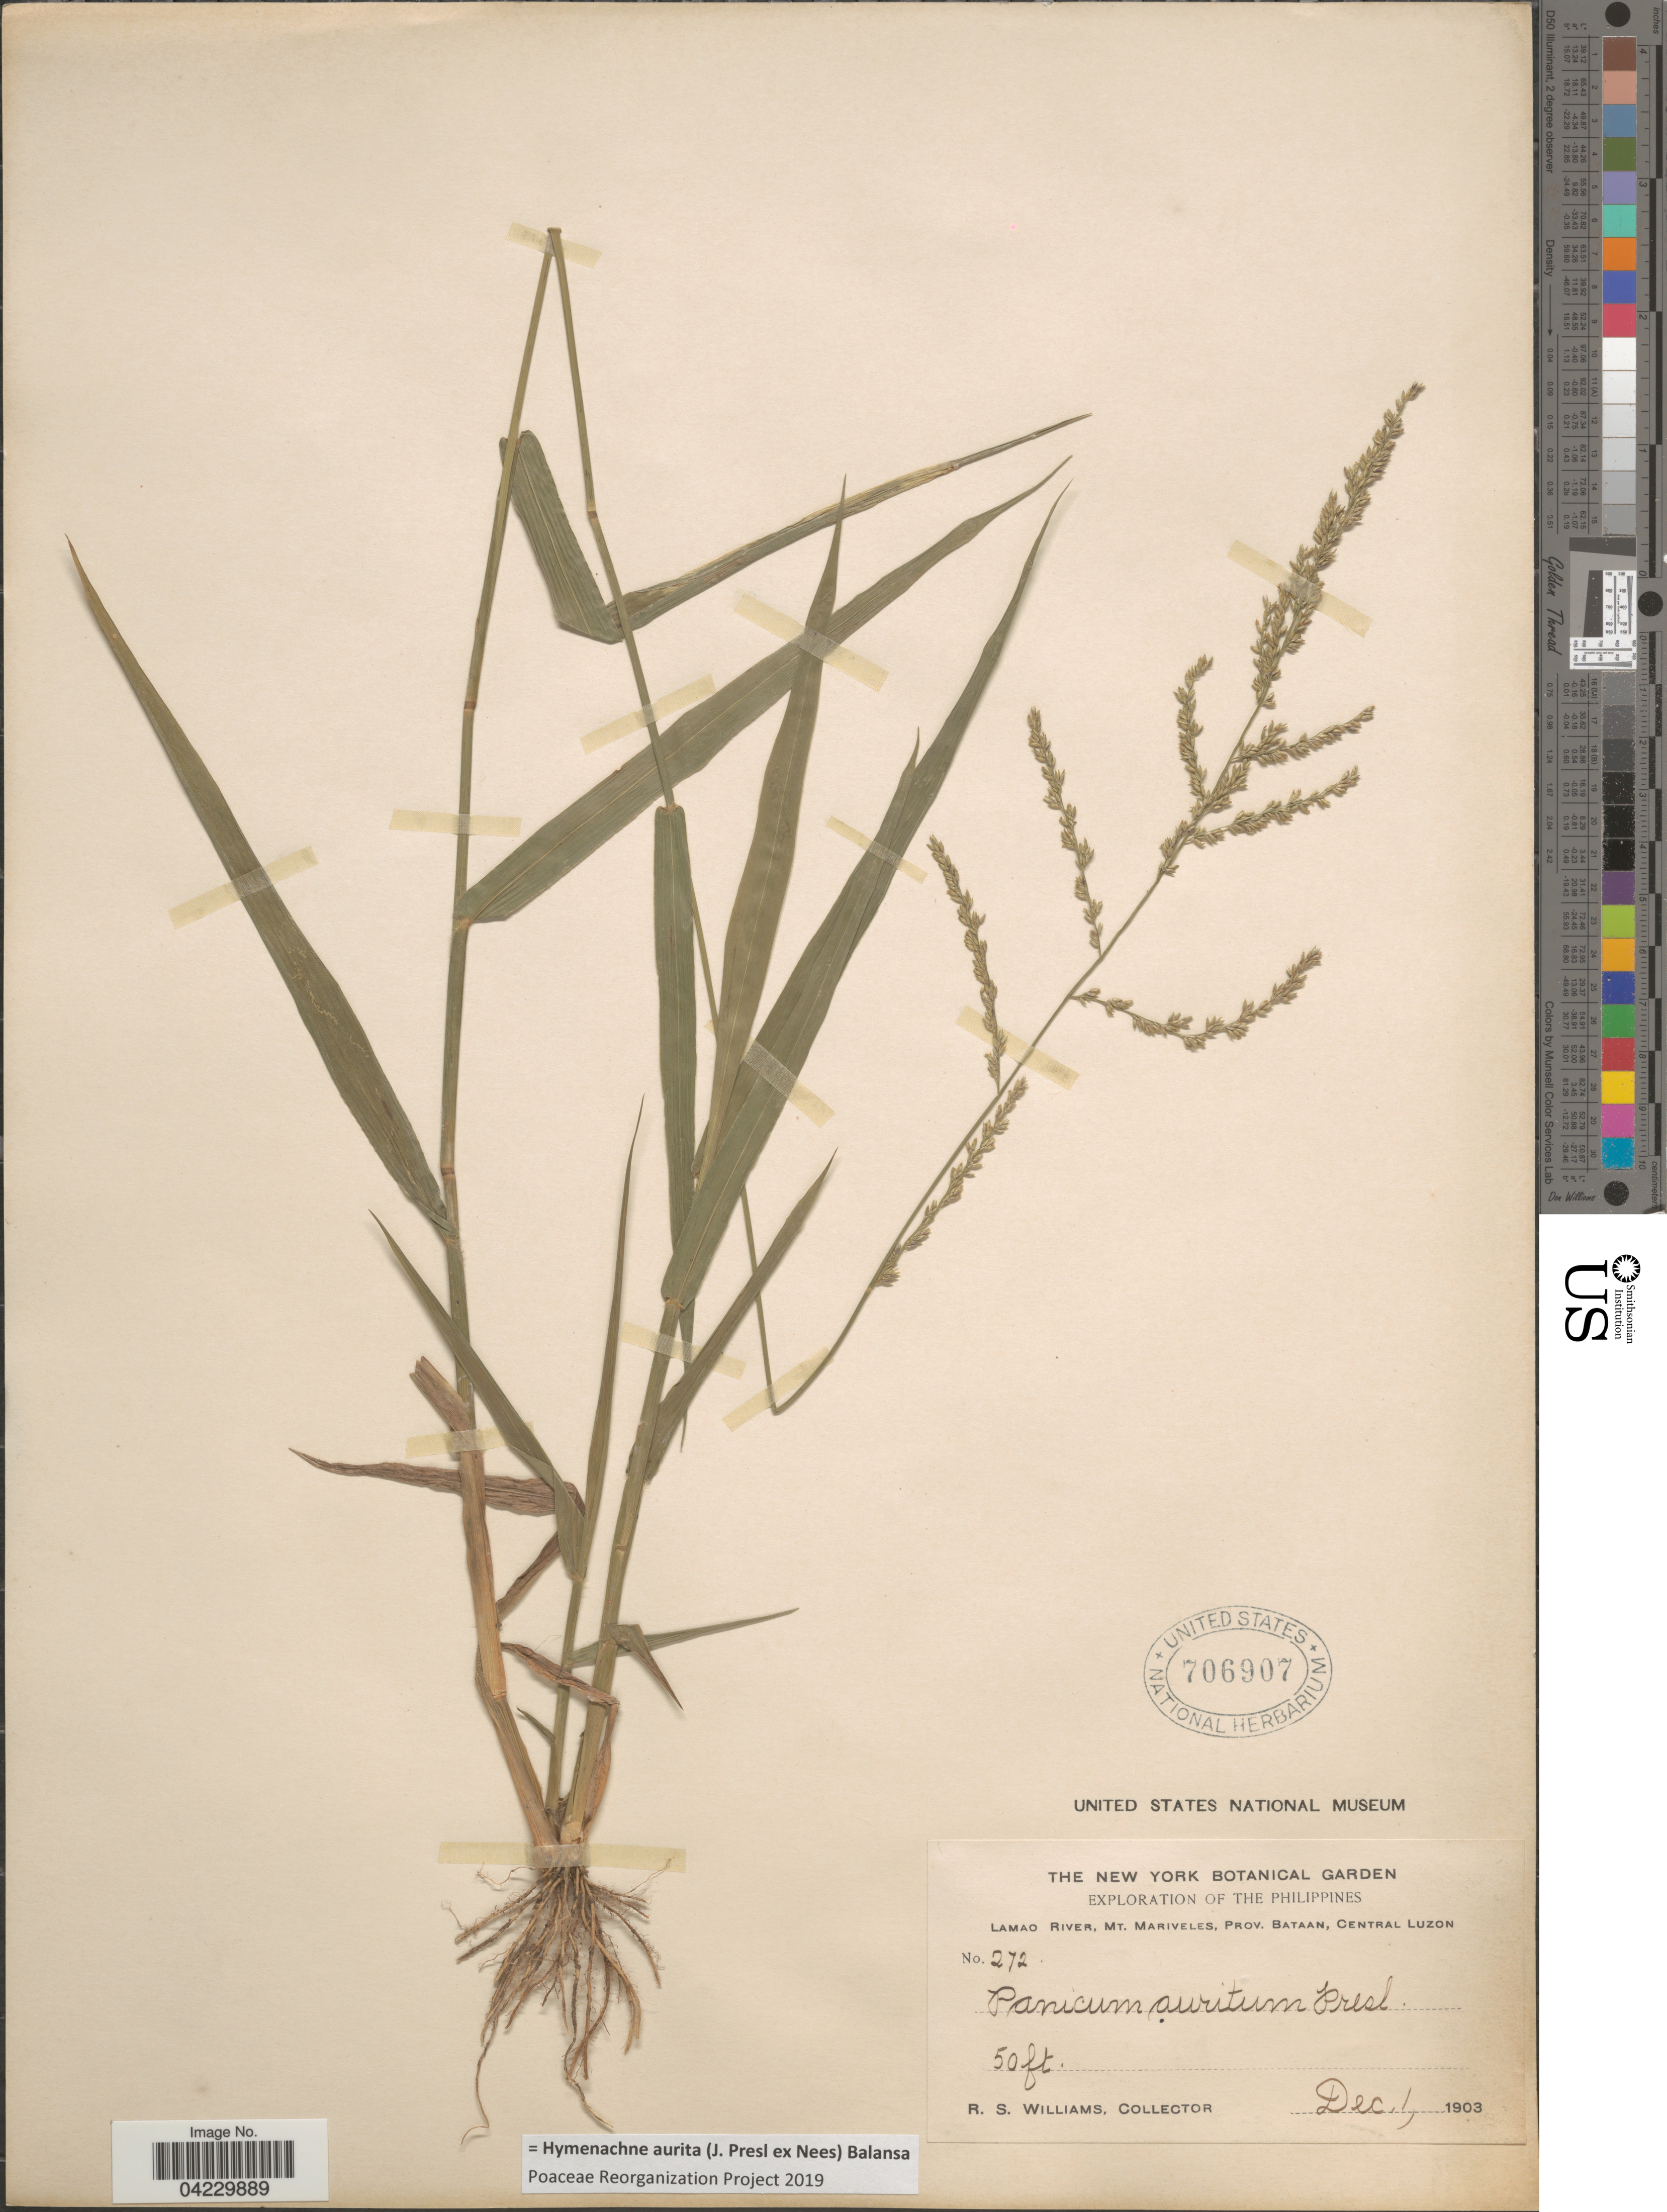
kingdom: Plantae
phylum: Tracheophyta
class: Liliopsida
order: Poales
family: Poaceae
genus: Hymenachne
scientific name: Hymenachne aurita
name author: (J. Presl ex Nees) Balansa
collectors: R. S. Williams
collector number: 272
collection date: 1903-12-01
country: Philippines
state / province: Central Luzon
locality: Exploration of the Philippines. Lamao River, Mt. Mariveles, Prov. Bataan, Central Luzon.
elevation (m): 15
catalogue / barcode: US 706907